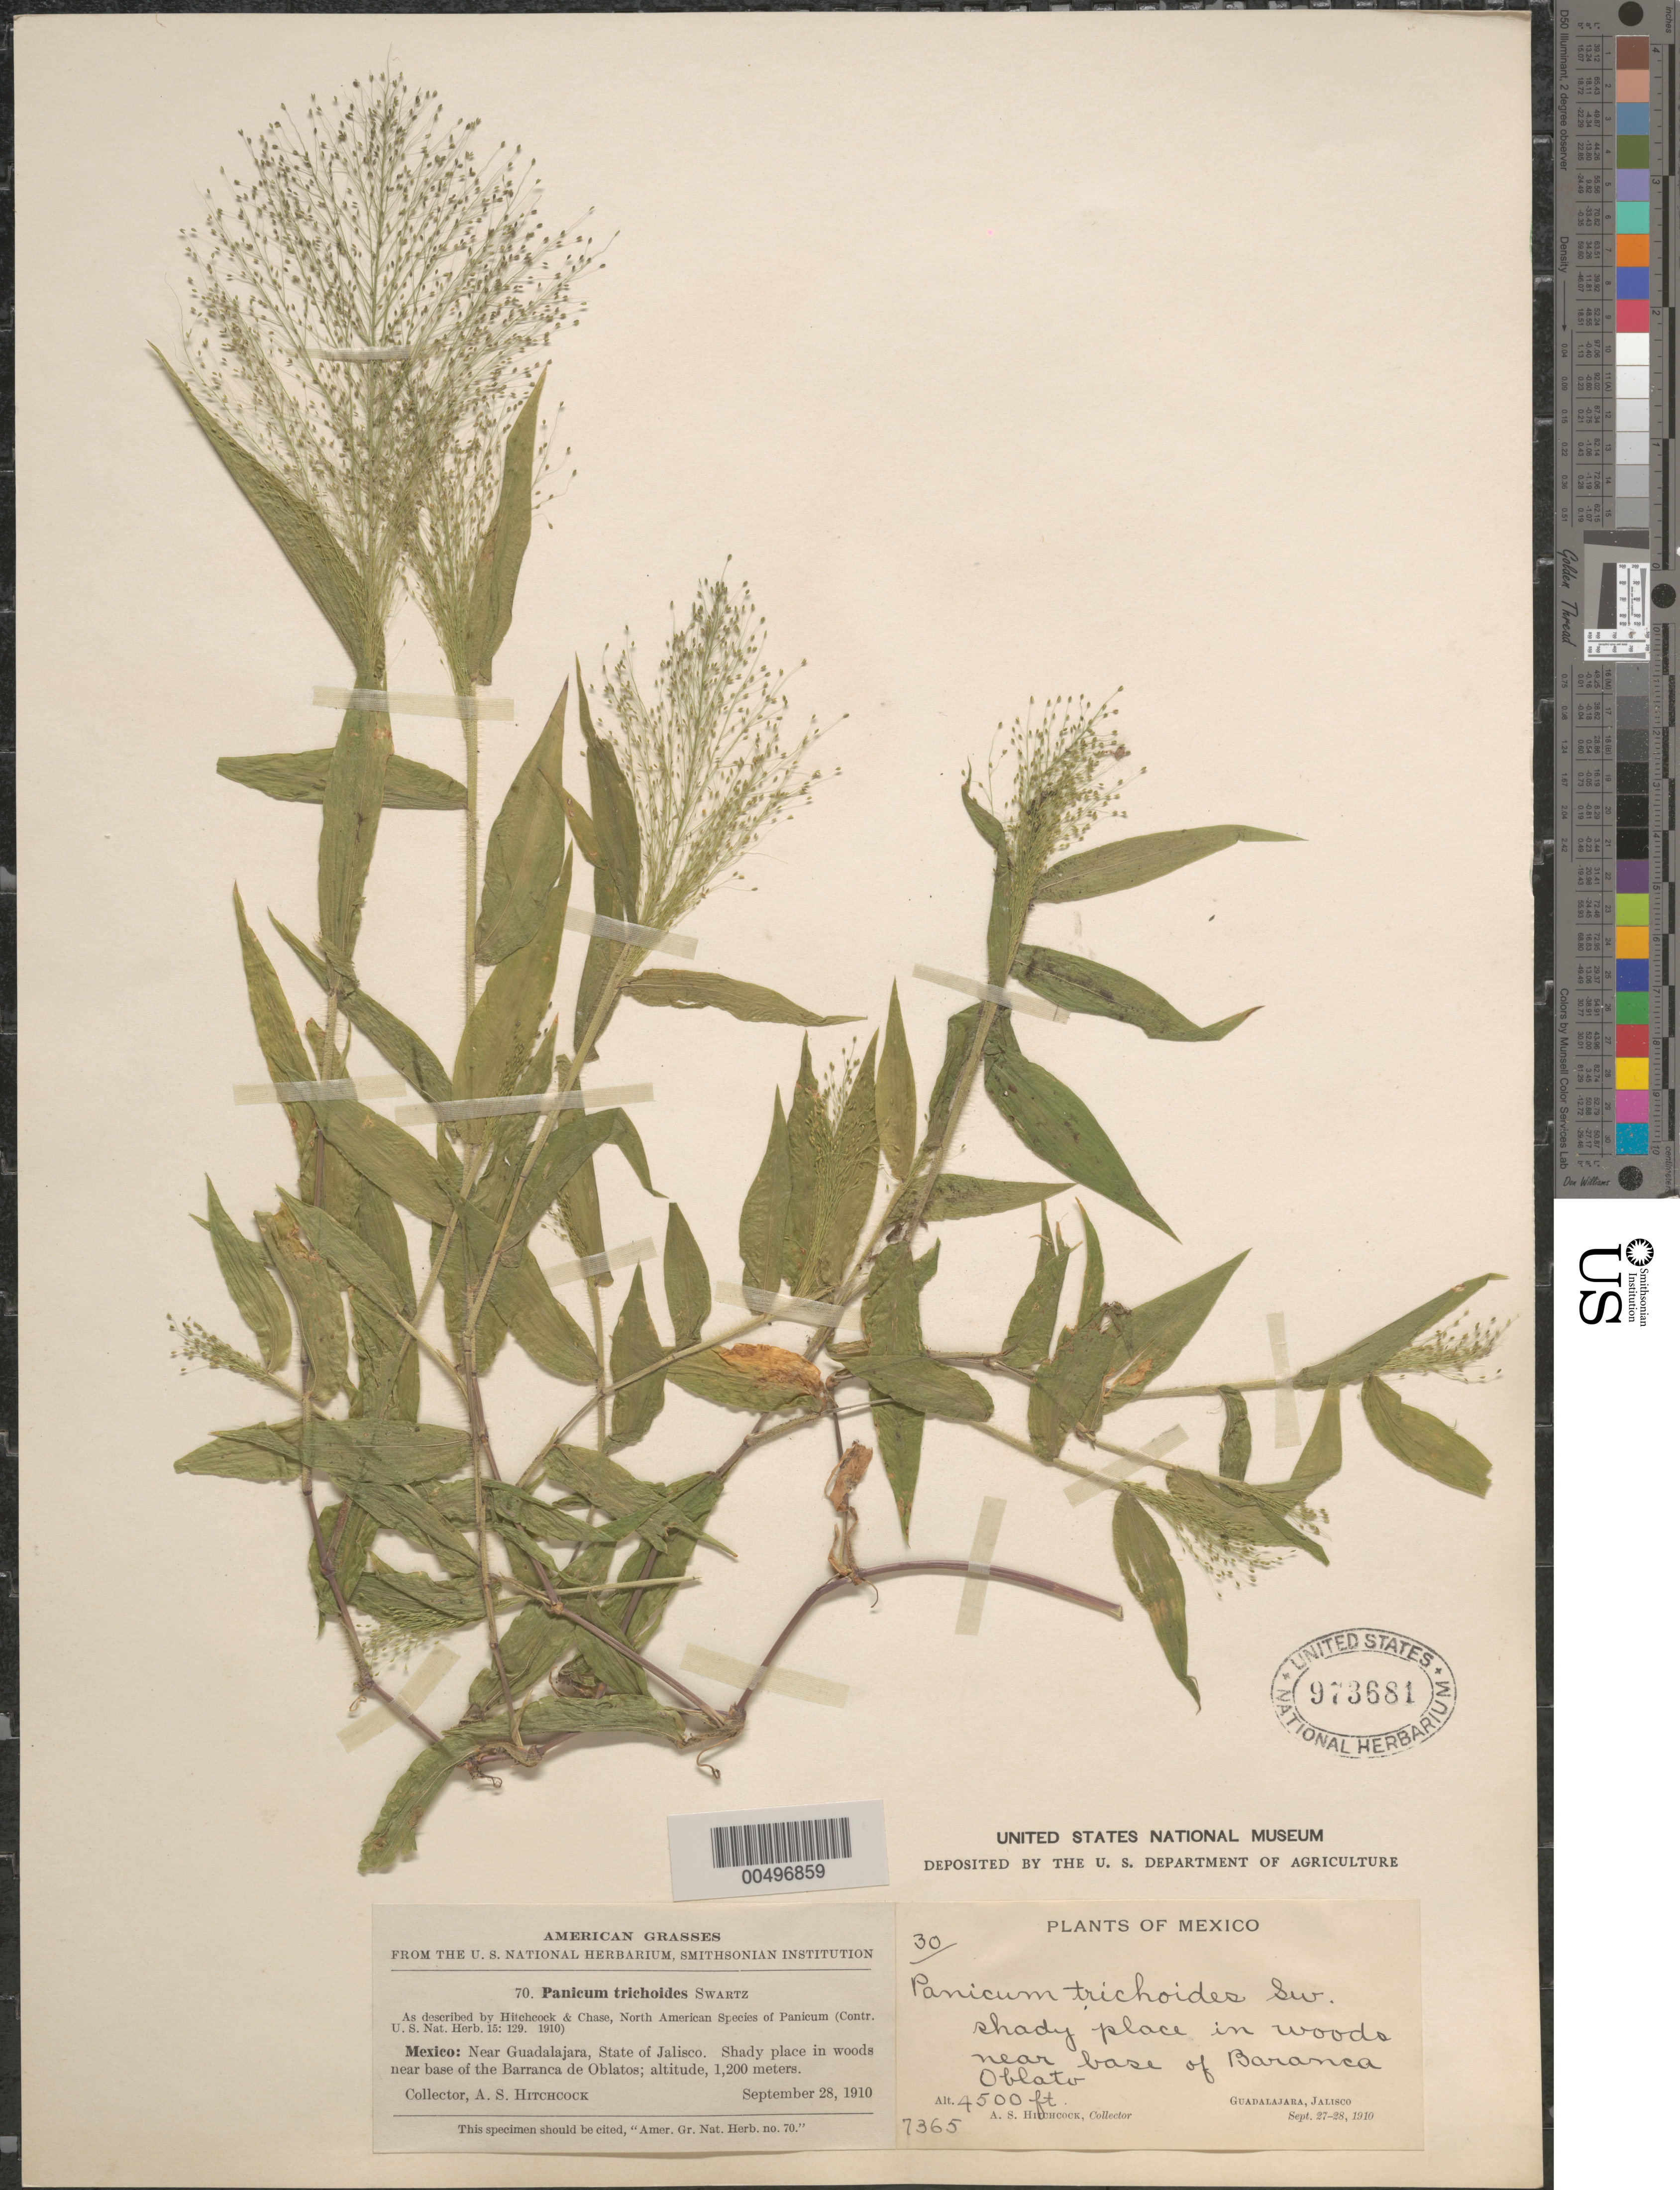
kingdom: Plantae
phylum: Tracheophyta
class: Liliopsida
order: Poales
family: Poaceae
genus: Panicum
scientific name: Panicum trichoides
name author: Sw.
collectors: A. S. Hitchcock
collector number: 7365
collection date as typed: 27 Sep 1910 to 28 Sep 1910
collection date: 1910-09-27/1910-09-28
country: Mexico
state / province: Jalisco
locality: Near Guadalajara, near base of Baranca Oblato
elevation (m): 1200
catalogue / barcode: US 973681